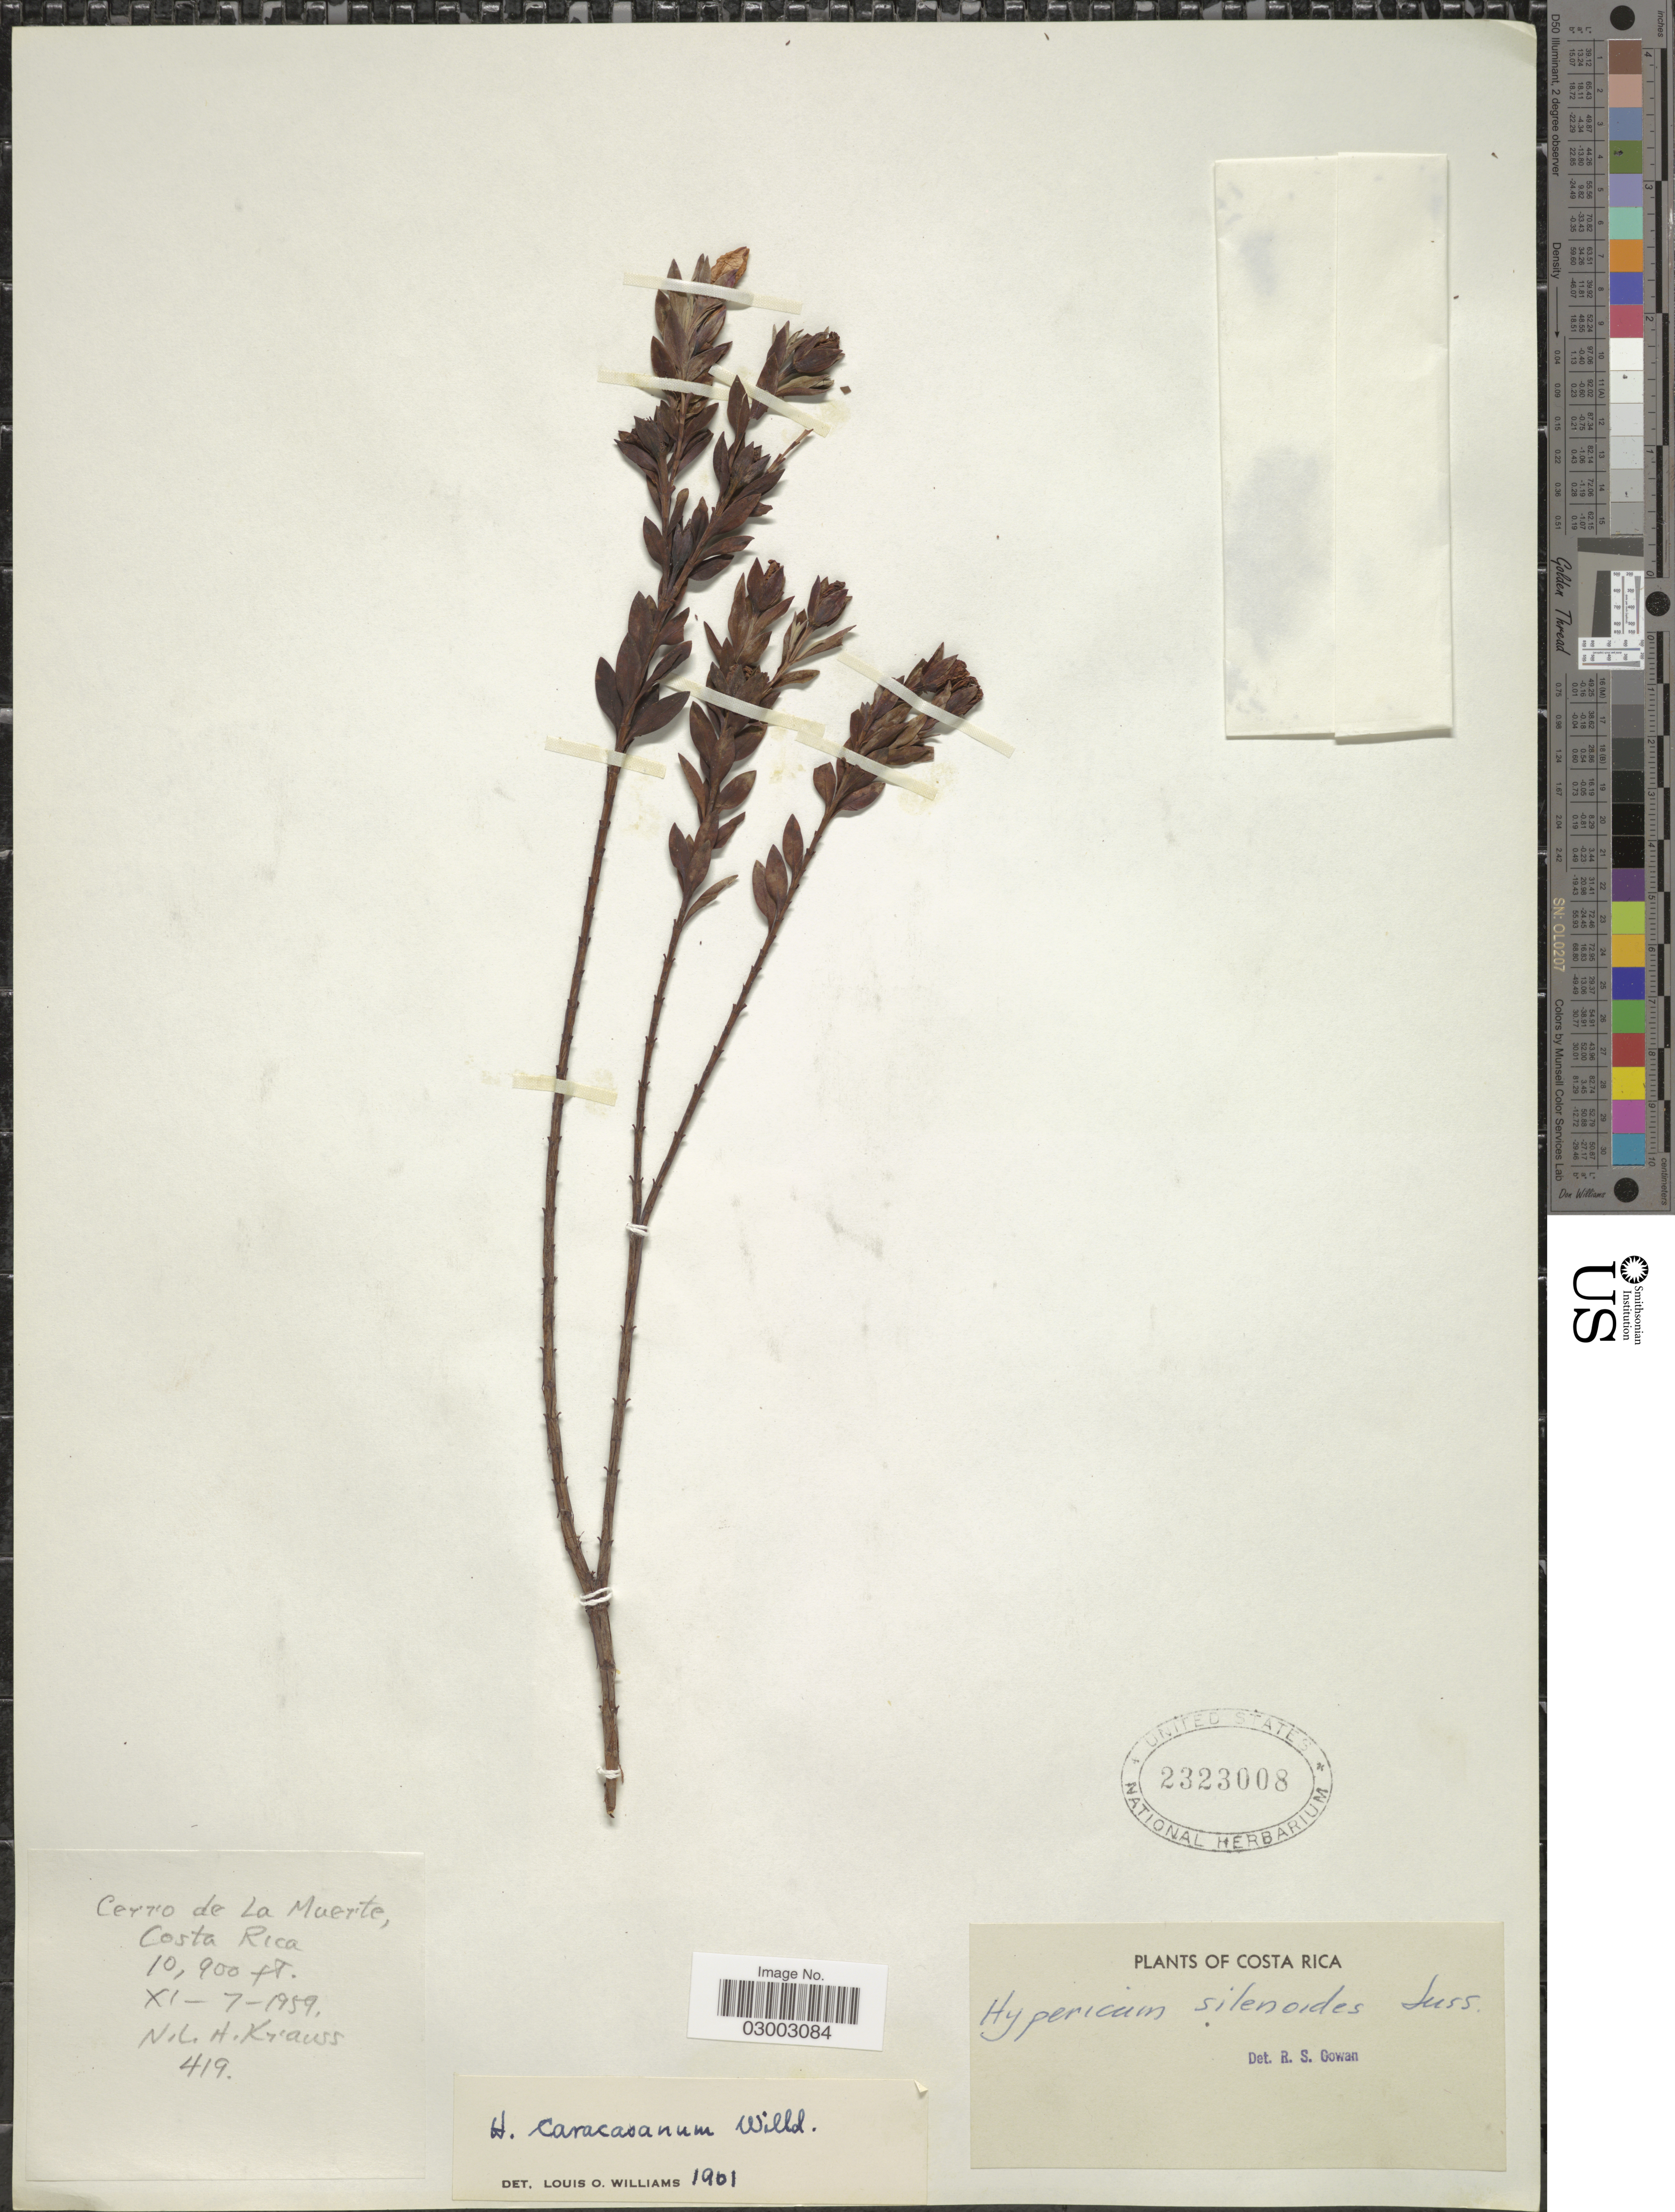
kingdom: Plantae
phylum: Tracheophyta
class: Magnoliopsida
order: Malpighiales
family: Hypericaceae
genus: Hypericum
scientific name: Hypericum caracasanum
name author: Willd.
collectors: N. Krauss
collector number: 419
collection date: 1959-11-07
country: Costa Rica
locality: Cerro de La Muerte.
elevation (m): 3322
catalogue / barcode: US 2323008